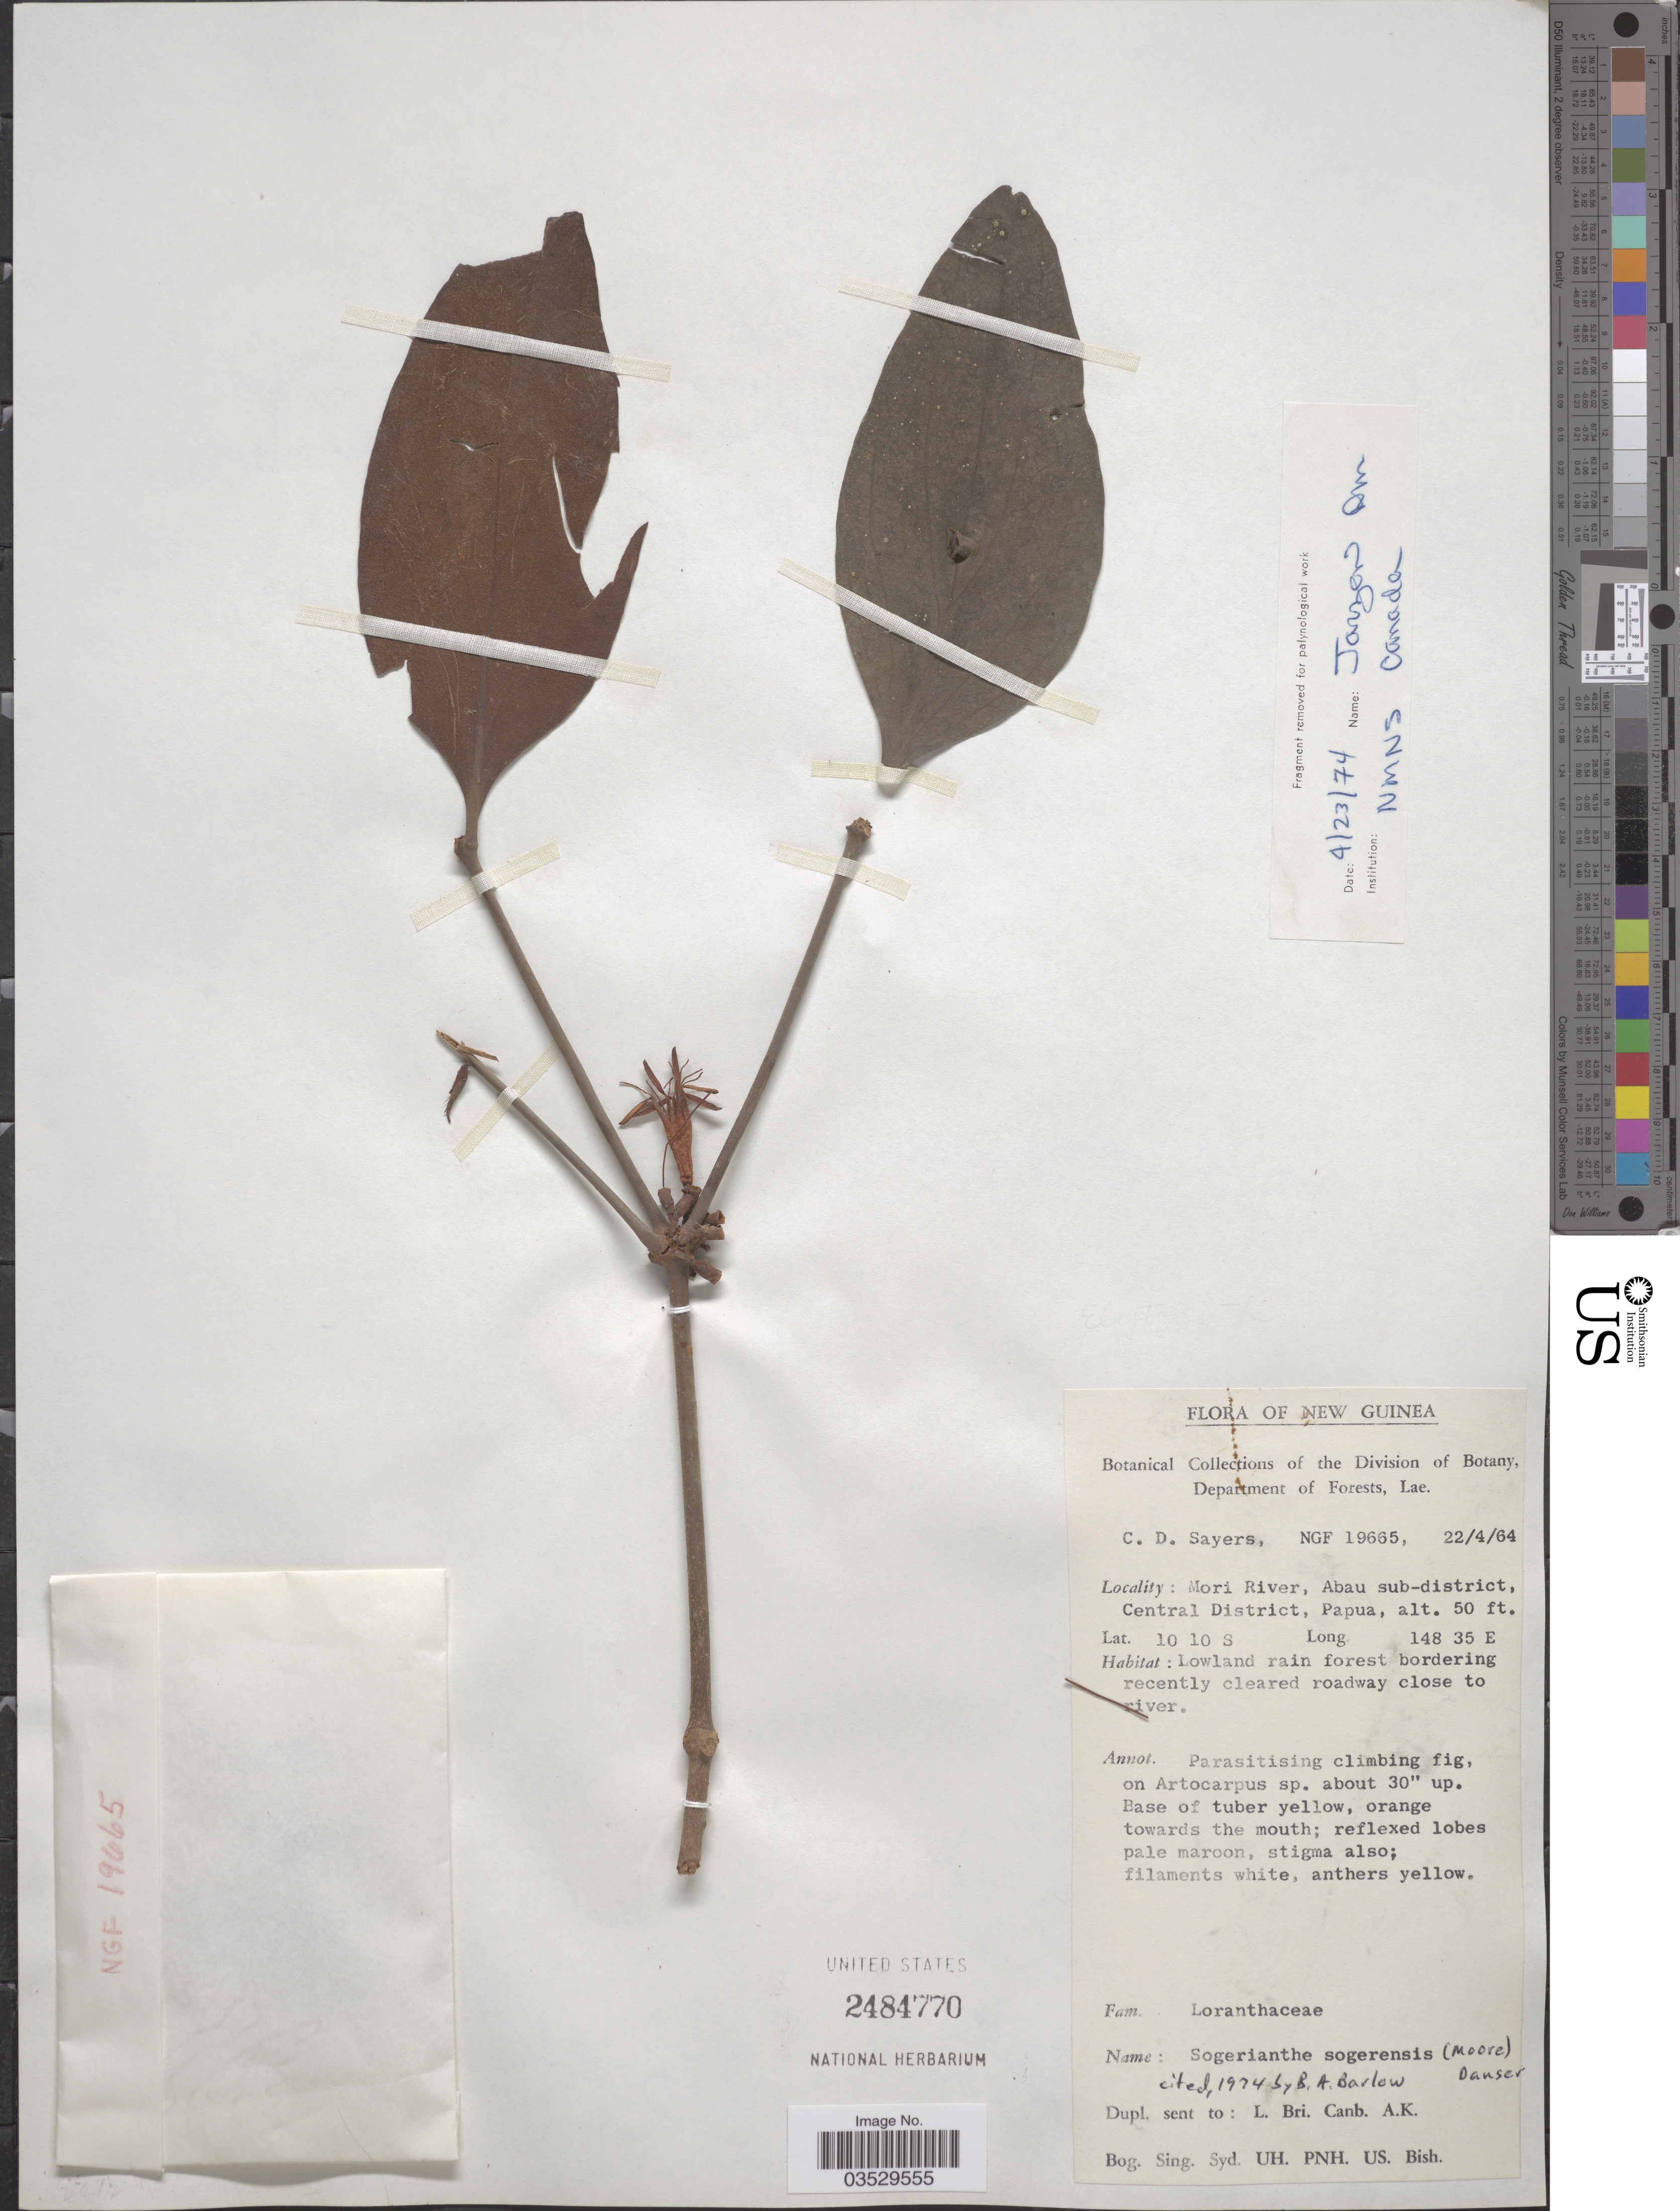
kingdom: Plantae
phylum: Tracheophyta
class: Magnoliopsida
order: Santalales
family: Loranthaceae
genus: Sogerianthe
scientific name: Sogerianthe sogerensis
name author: (S. Moore) Danser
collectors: C. Sayers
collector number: NGF 19665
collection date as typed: Transcribed d/m/y: 22/4/64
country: Papua New Guinea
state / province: Central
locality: New Guinea. Mori River, Abau sub-district. Central District, Papua.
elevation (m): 15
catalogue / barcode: US 2484770